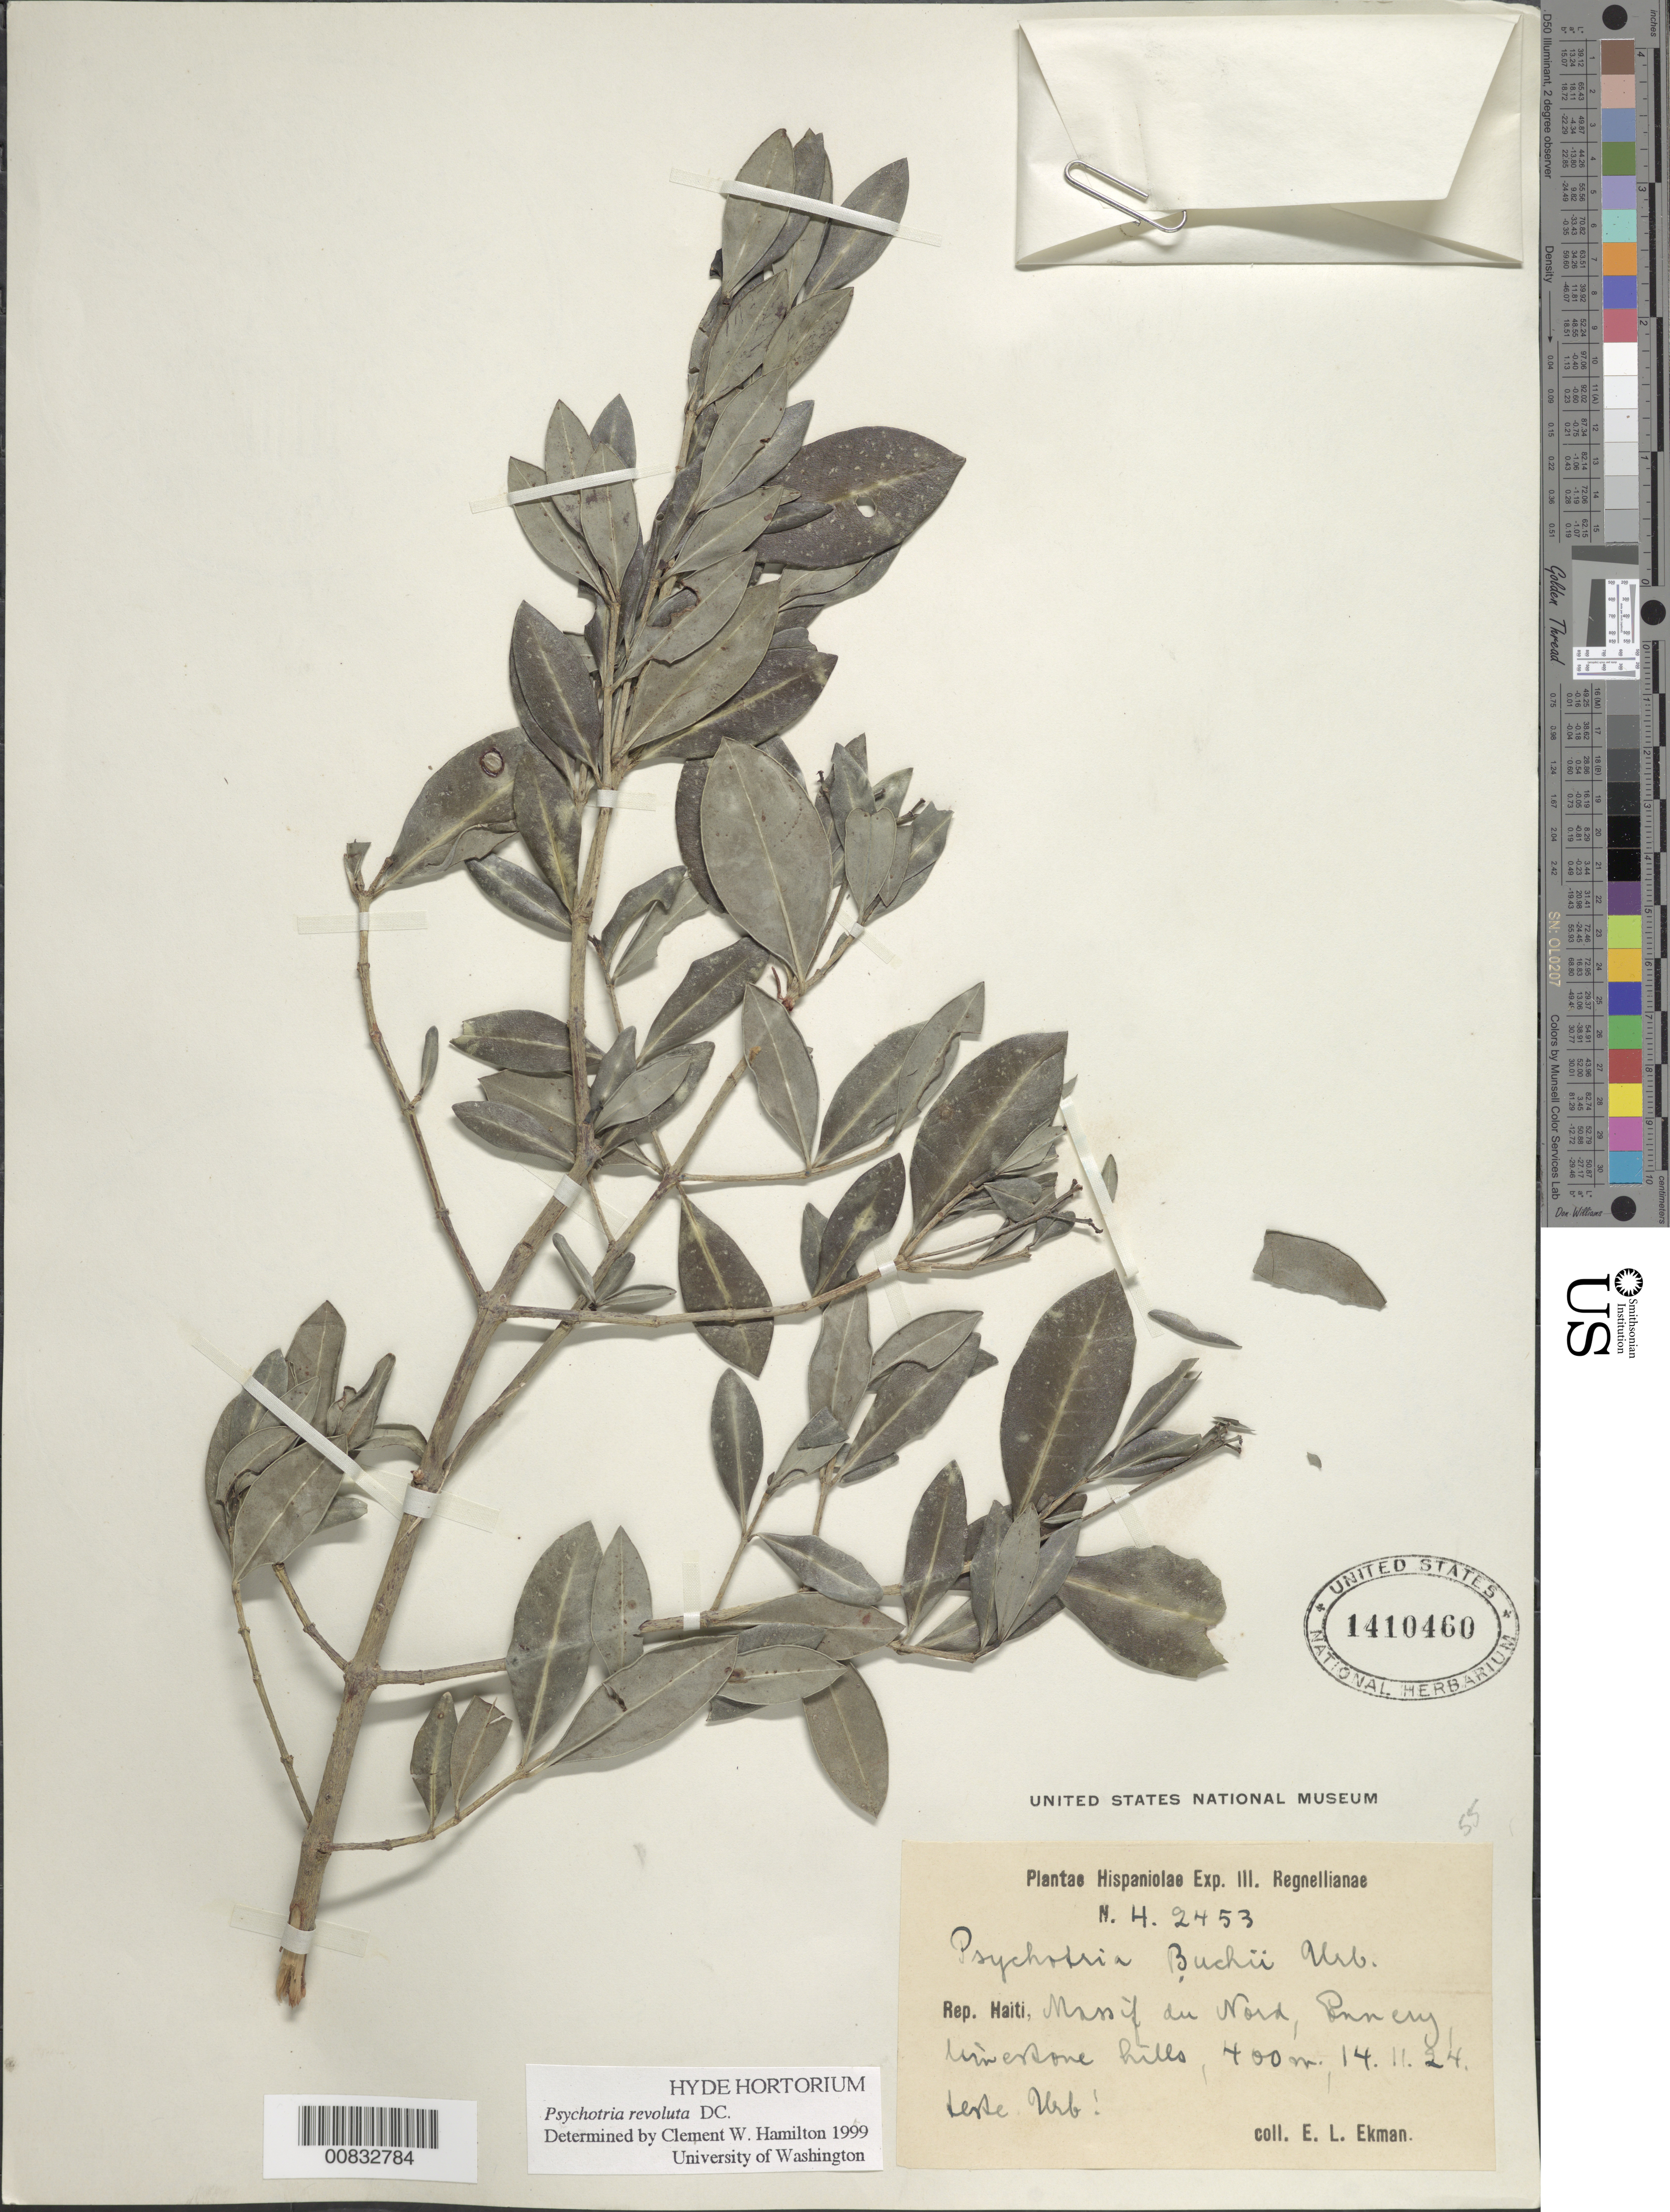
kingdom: Plantae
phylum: Tracheophyta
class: Magnoliopsida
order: Gentianales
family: Rubiaceae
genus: Psychotria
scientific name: Psychotria revoluta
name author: DC.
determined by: Hamilton, C. W.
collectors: E. L. Ekman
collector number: H 2453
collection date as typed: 14 Nov 1924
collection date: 1924-11-14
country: Haiti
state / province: Artibonite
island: Hispaniola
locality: Massif du Nord, Ennery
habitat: Limestone hills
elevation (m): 400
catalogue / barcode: US 1410460